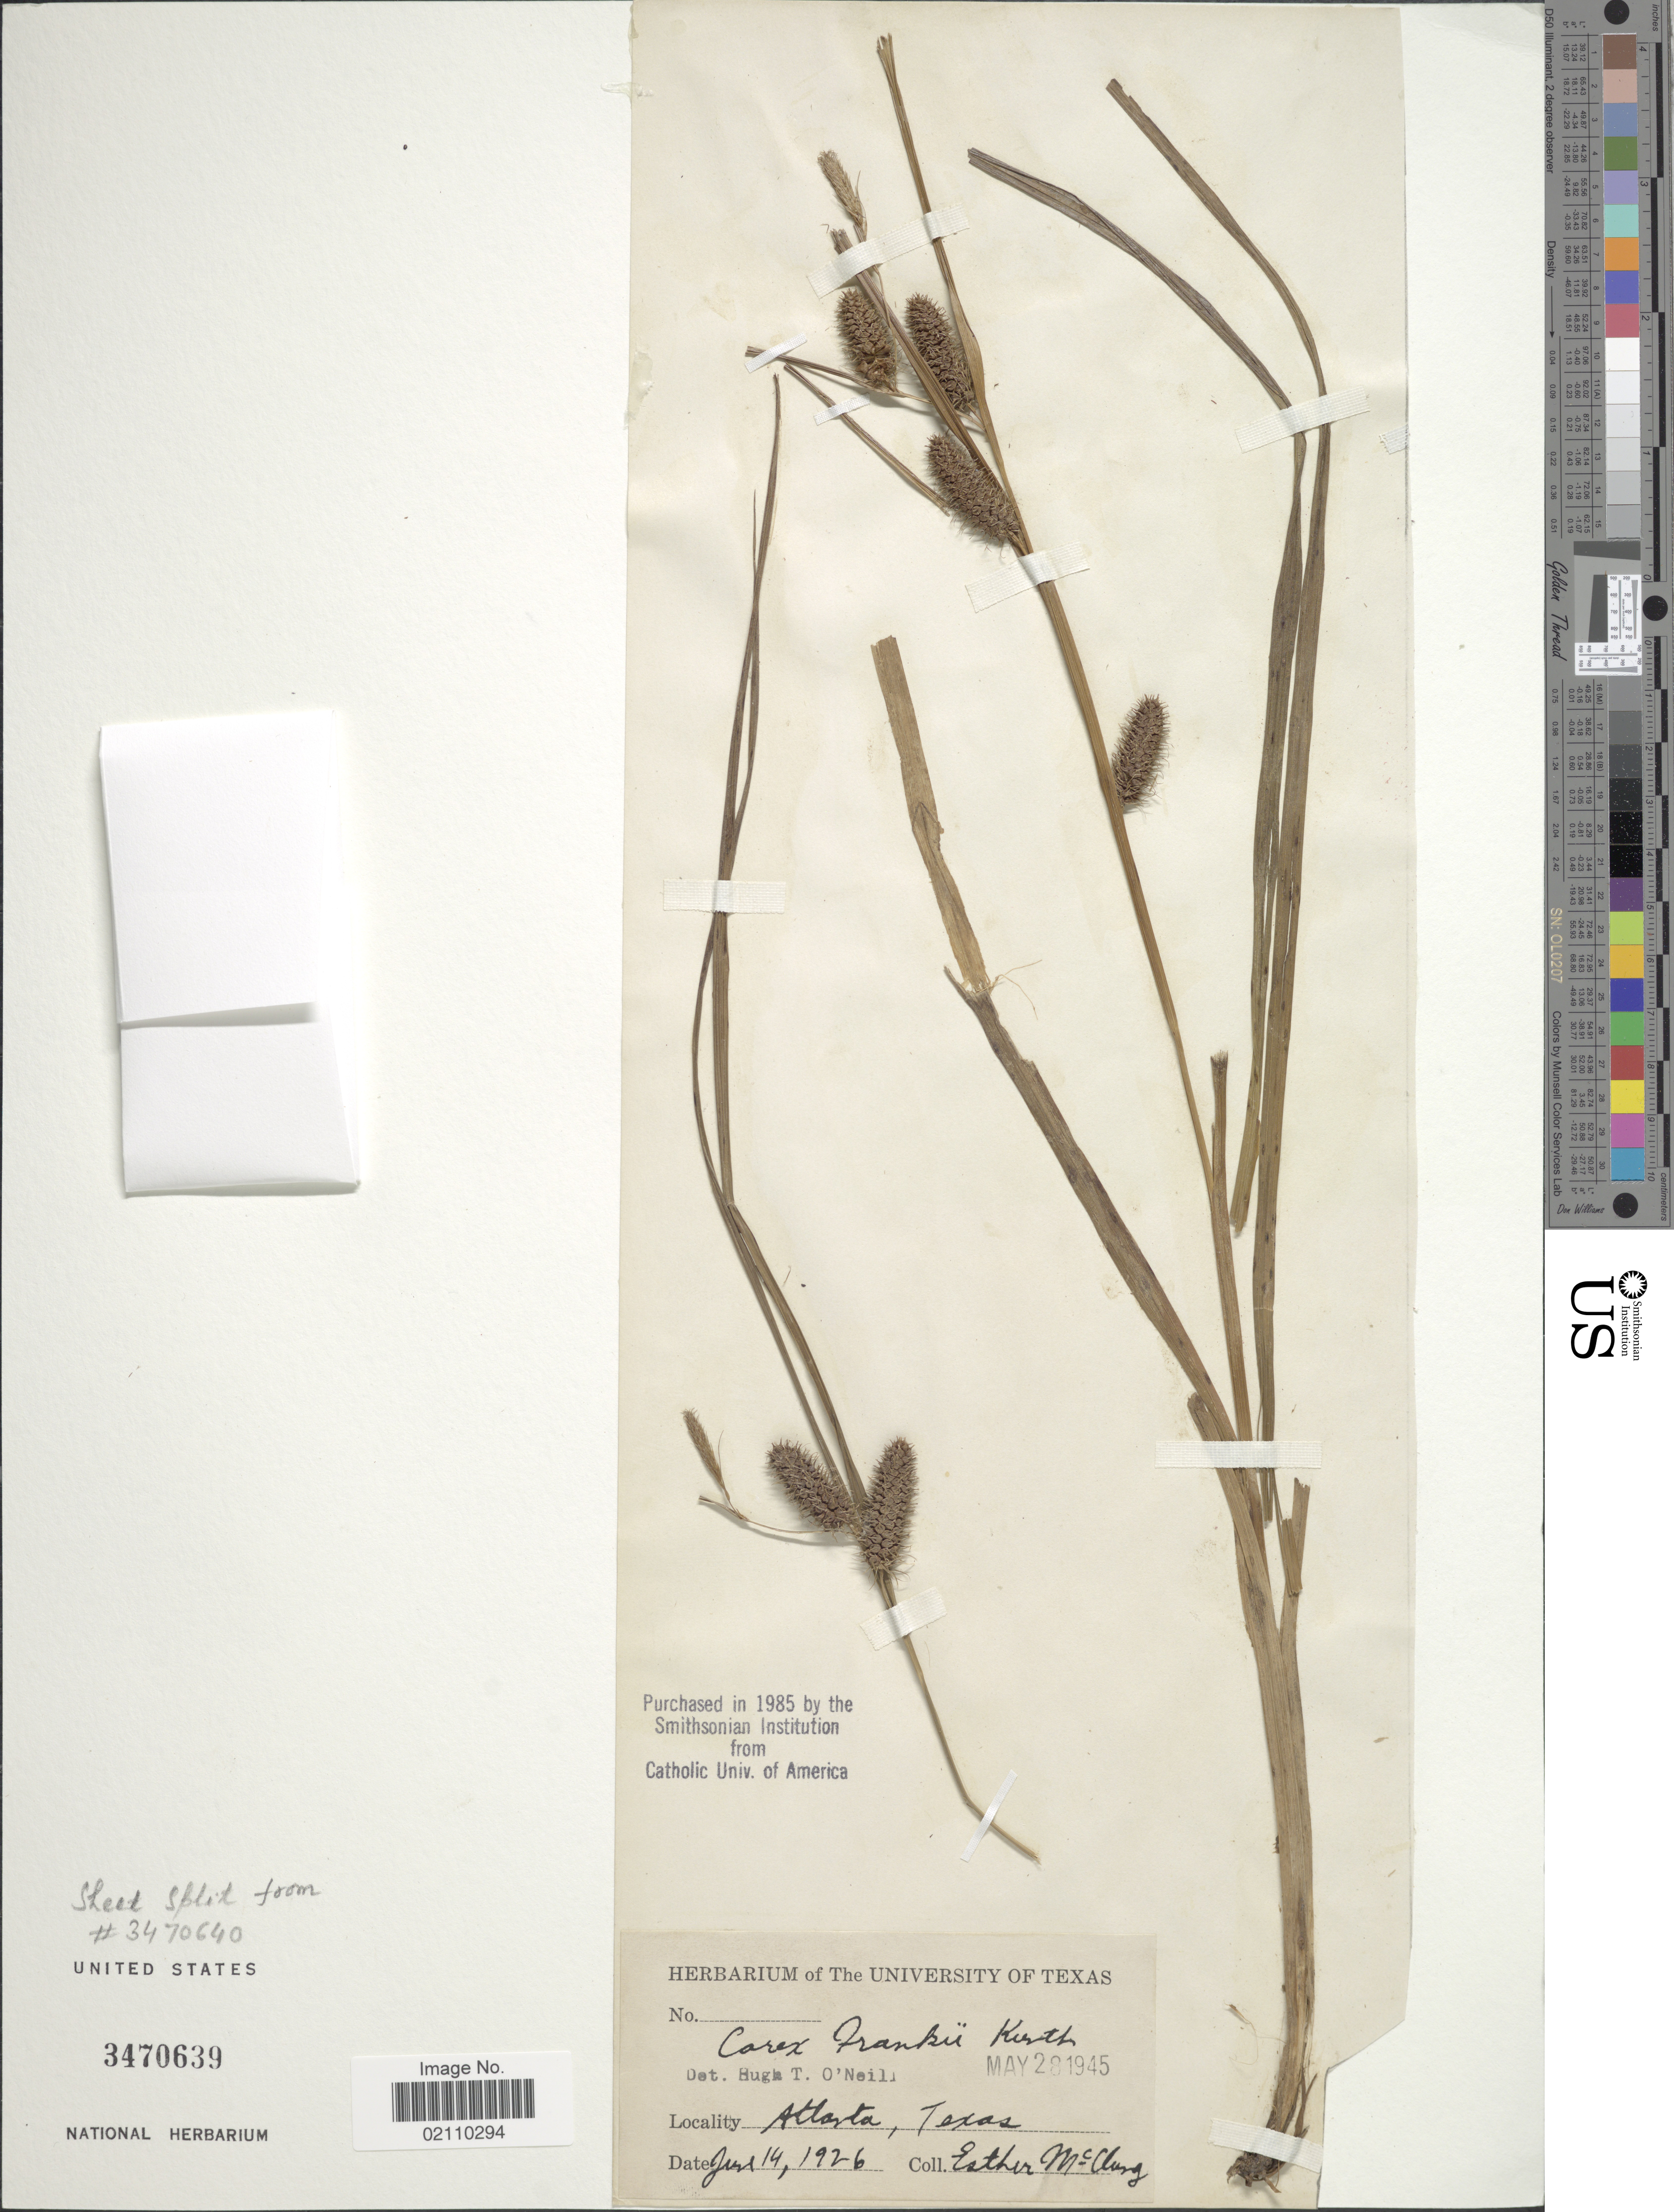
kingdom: Plantae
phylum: Tracheophyta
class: Liliopsida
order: Poales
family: Cyperaceae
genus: Carex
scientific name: Carex frankii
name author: Kunth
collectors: E. Mcclung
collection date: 1926-06-14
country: United States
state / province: Texas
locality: Atlanta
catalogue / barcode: US 3470639